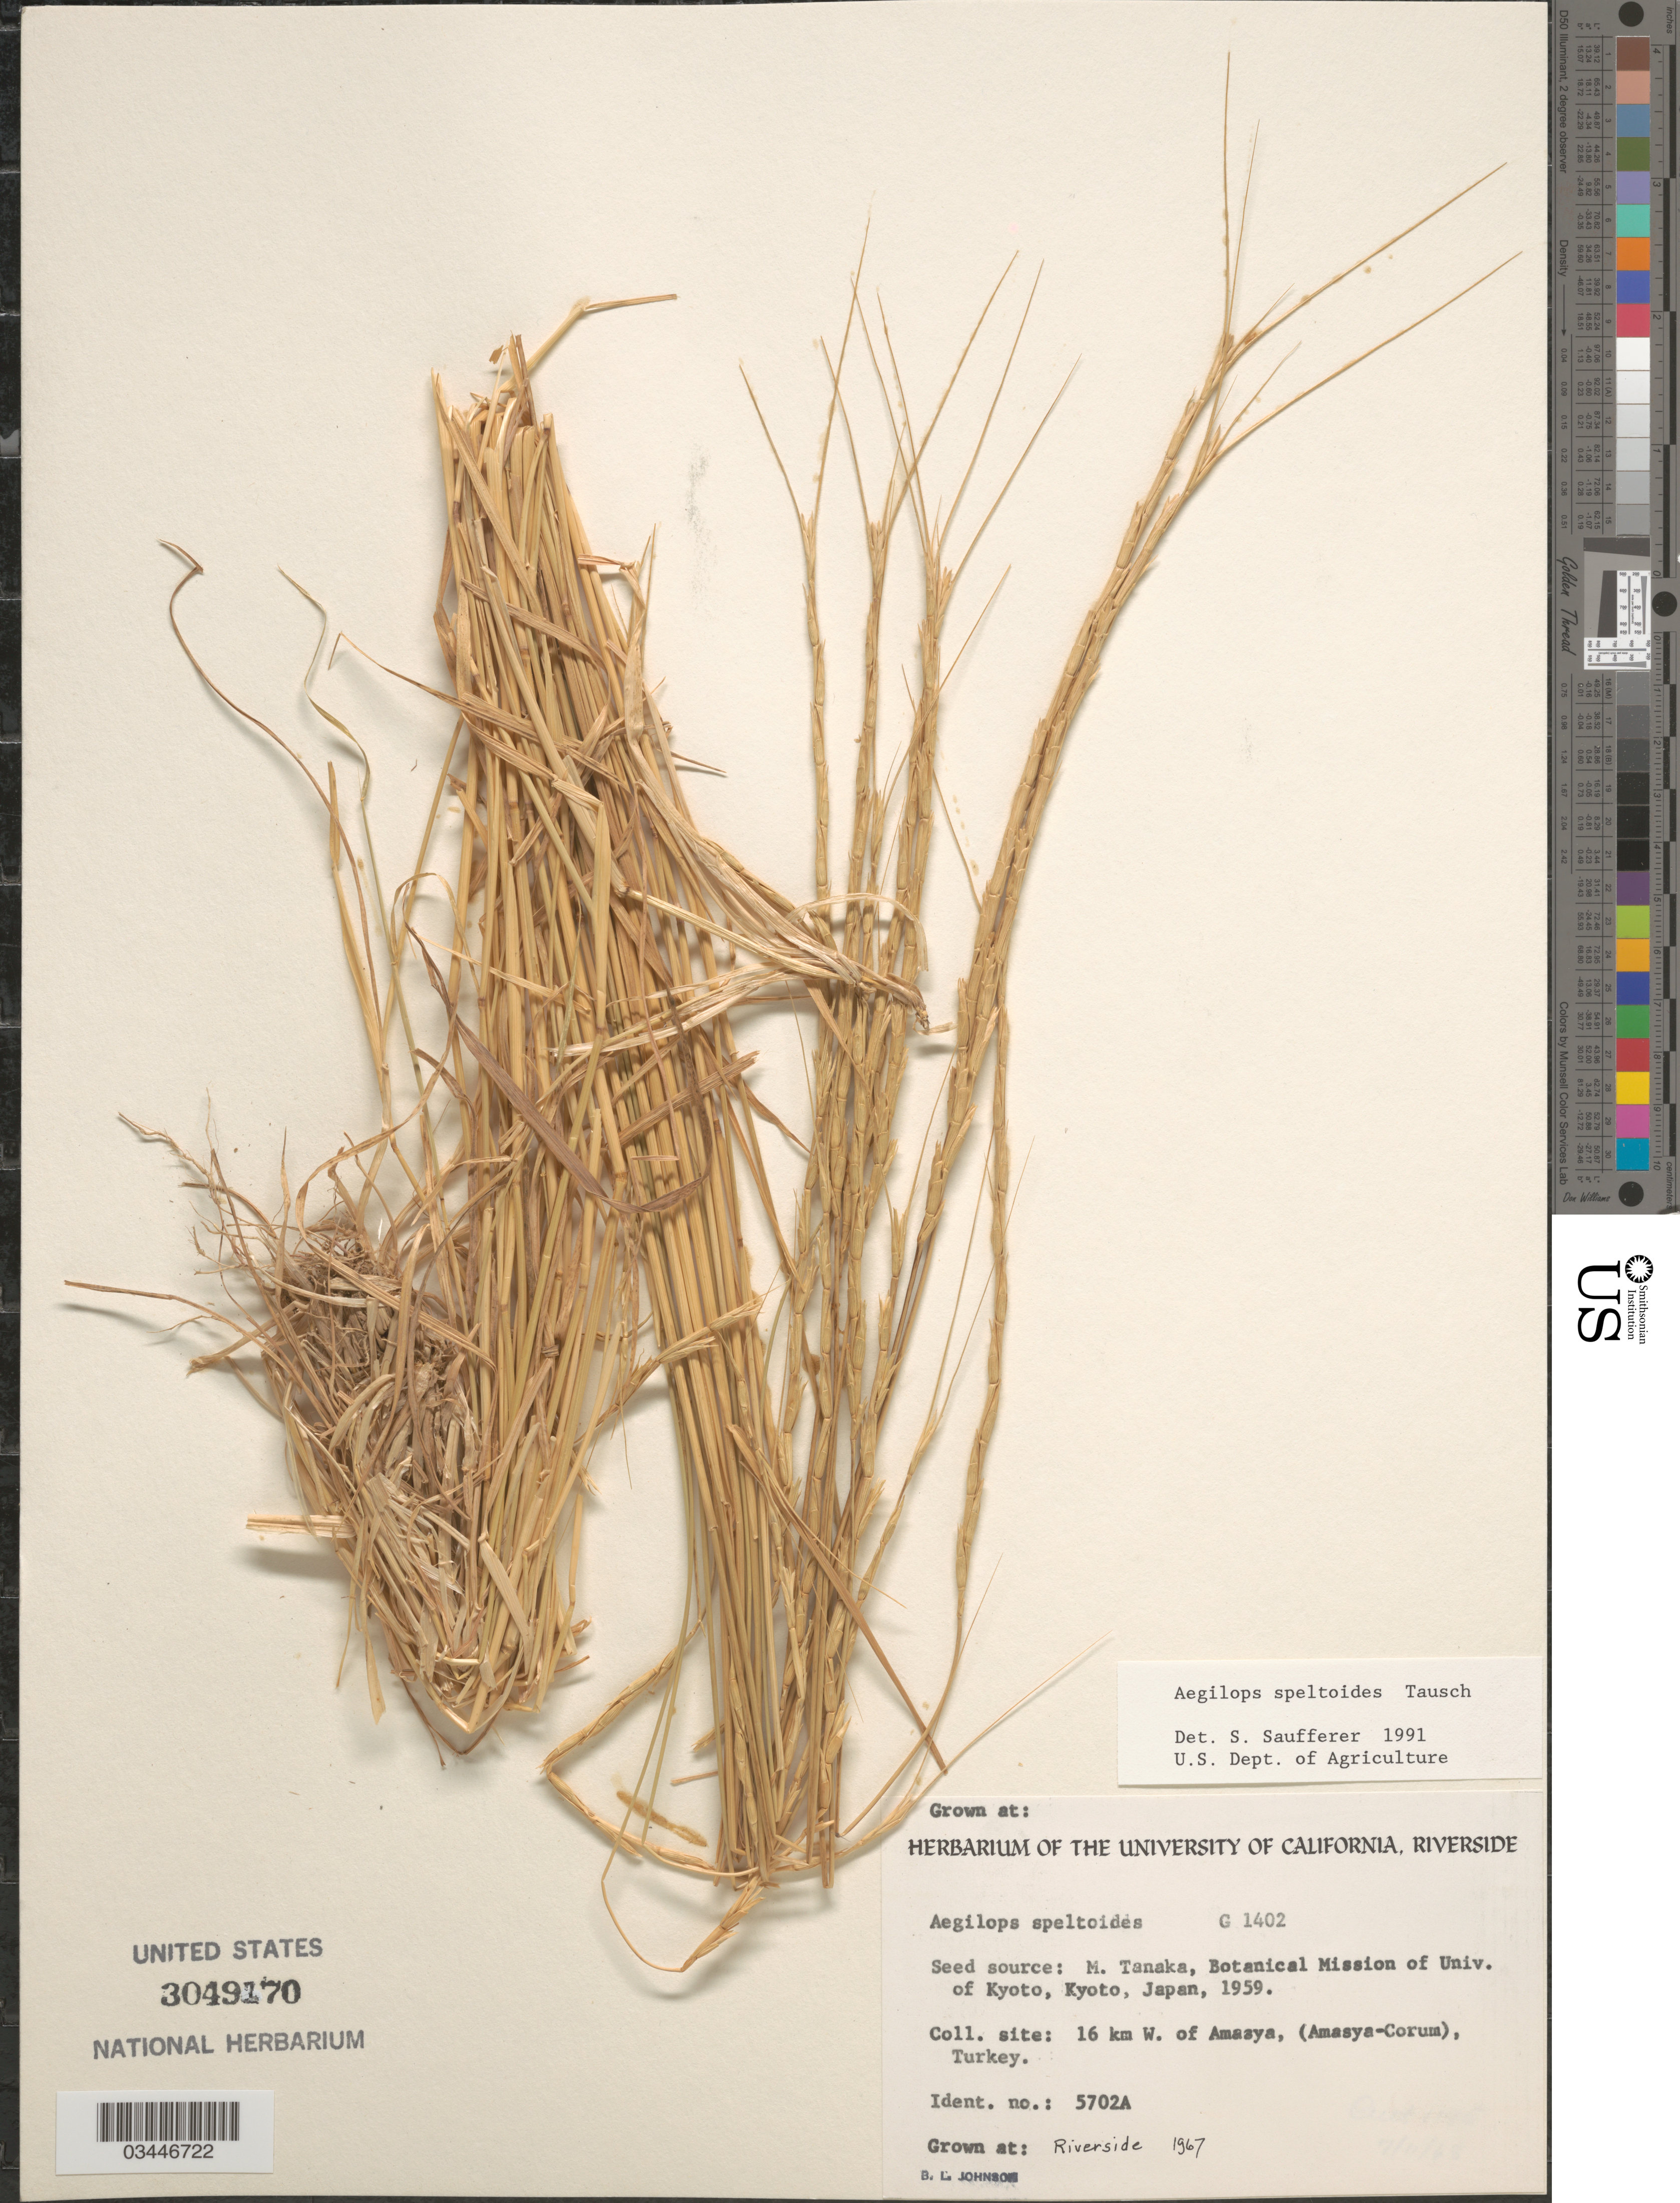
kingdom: Plantae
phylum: Tracheophyta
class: Liliopsida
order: Poales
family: Poaceae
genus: Aegilops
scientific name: Aegilops speltoides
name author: Tausch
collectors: B. Johnson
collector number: G1402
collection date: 1967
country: United States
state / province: California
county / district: Riverside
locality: Herbarium of the University of California, Riverside. Riverside.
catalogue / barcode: US 3049170